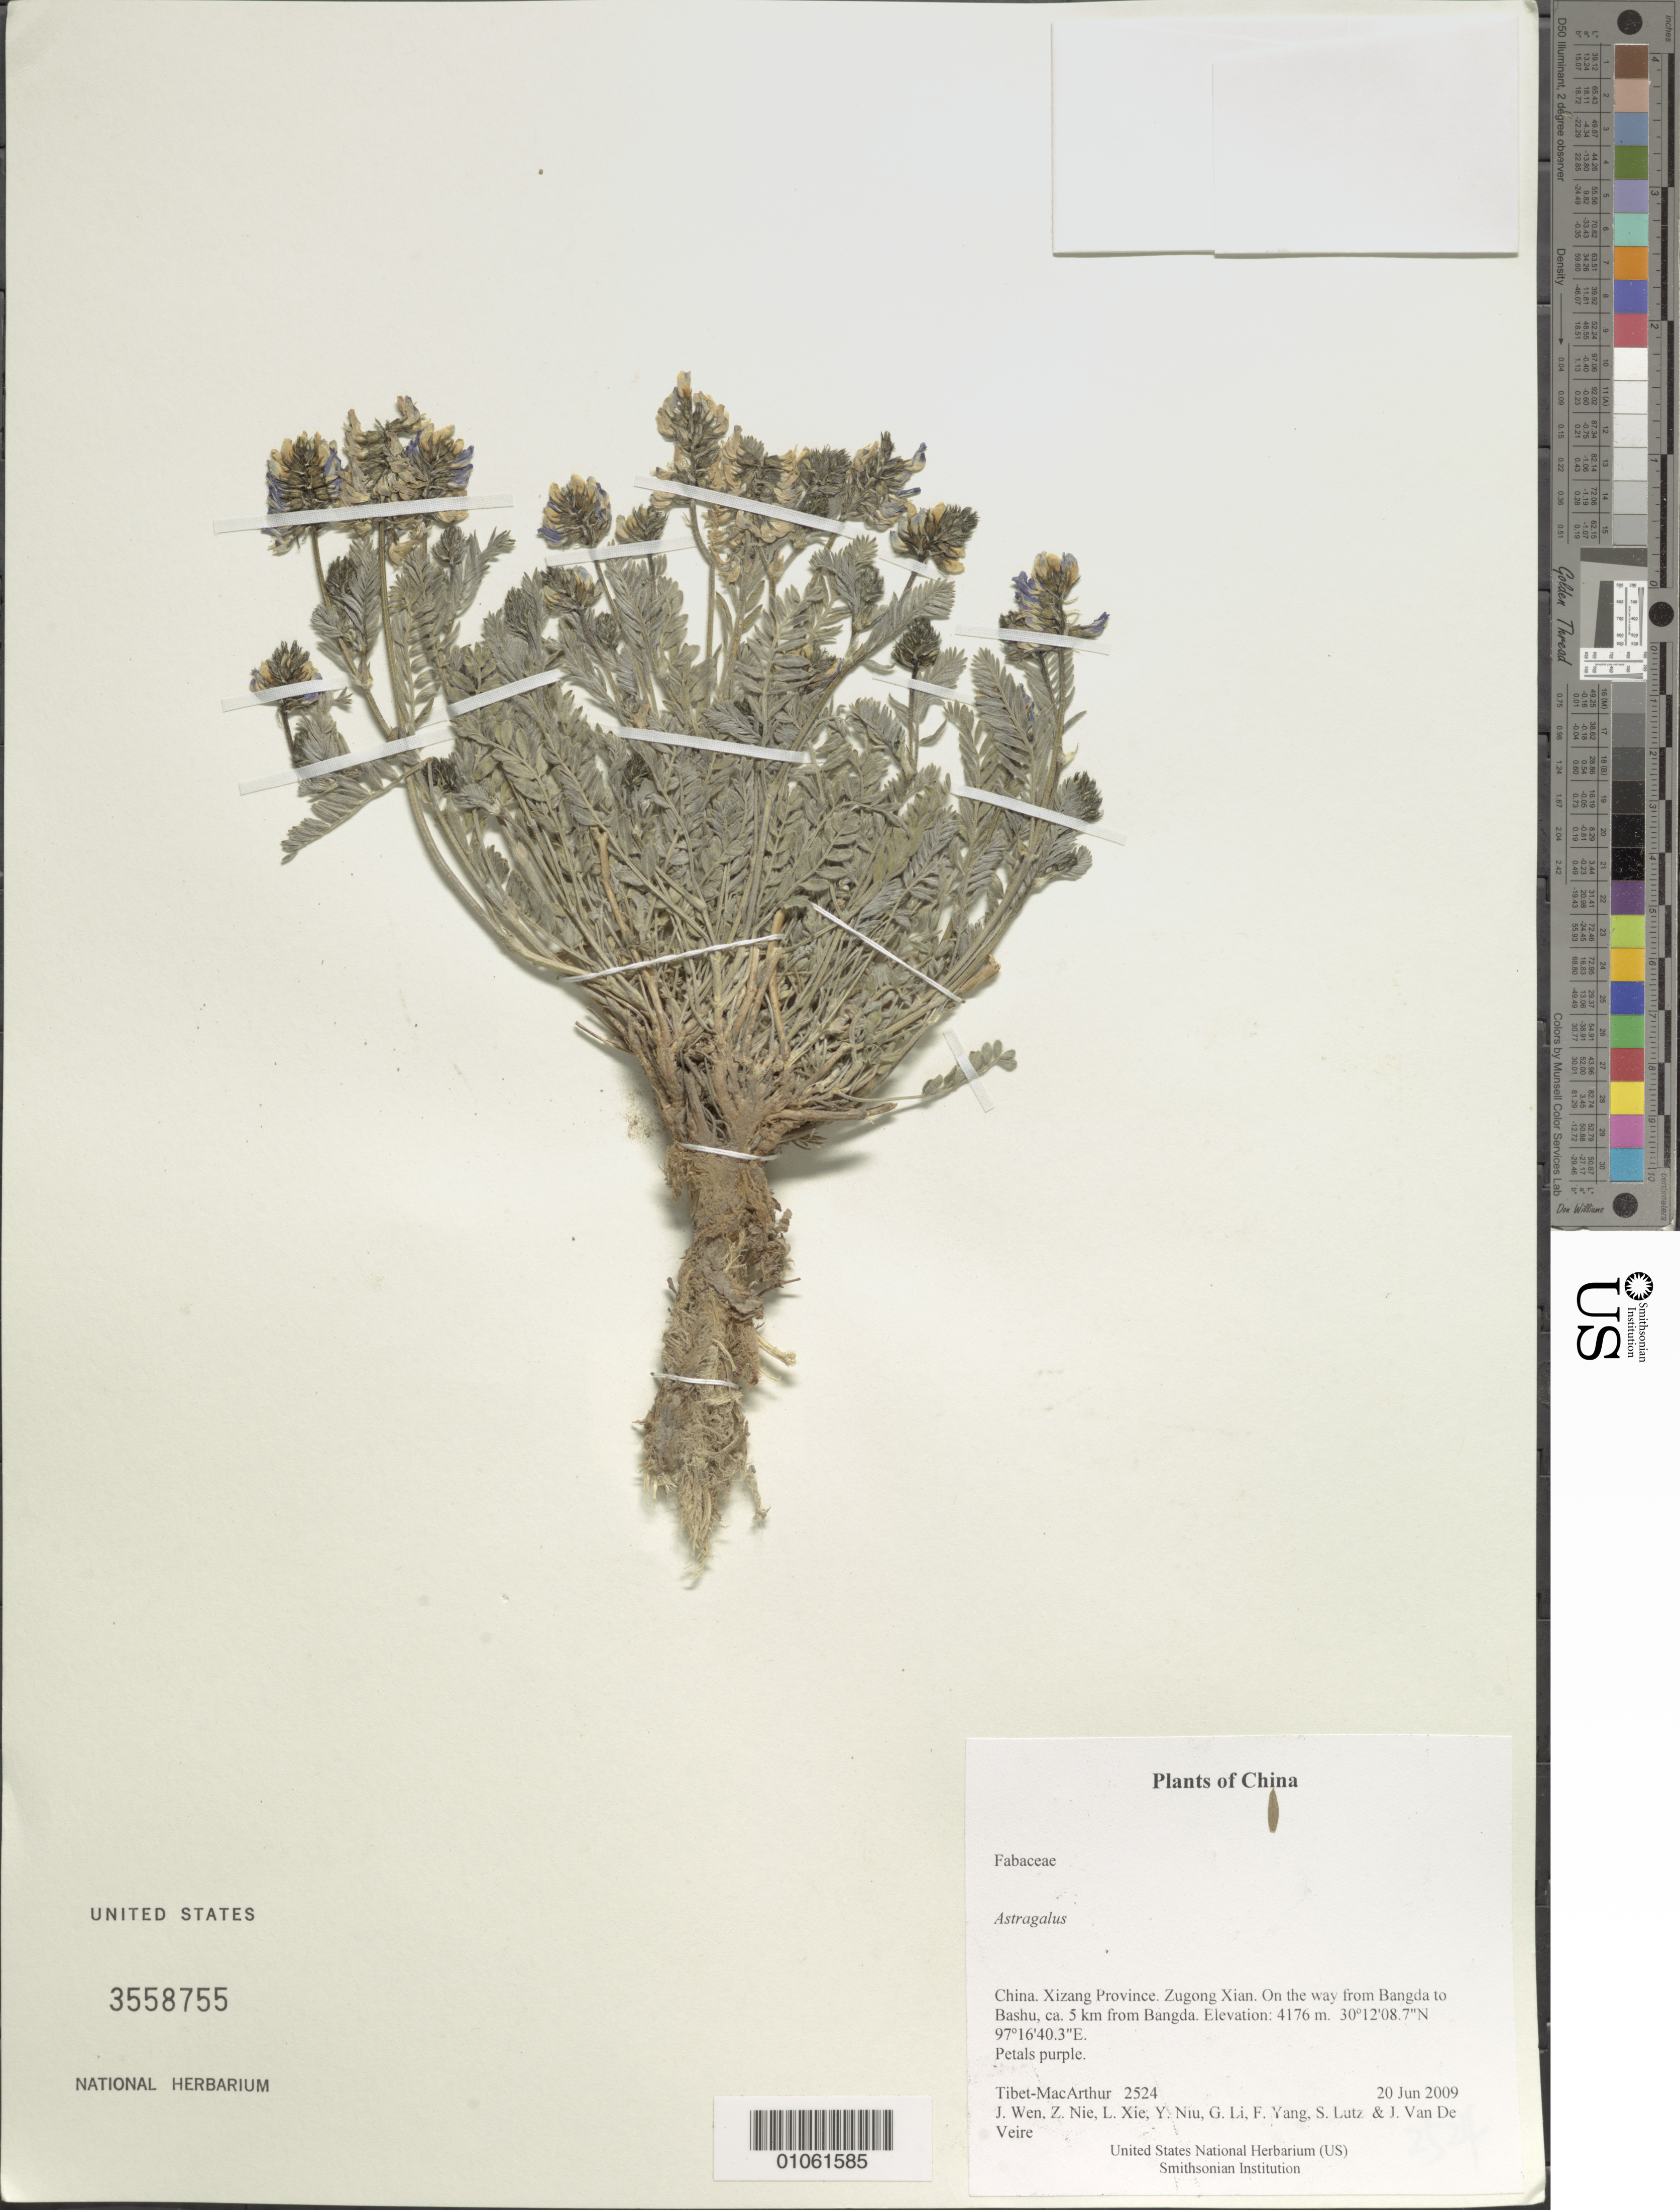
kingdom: Plantae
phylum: Tracheophyta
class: Magnoliopsida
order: Fabales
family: Fabaceae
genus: Astragalus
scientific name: Astragalus sp.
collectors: Tibet-MacArthur, J. Wen, Z. Nie, L. Xie, Y. Niu, G. Li, F. Yang, S. Lutz & J. Van De Veire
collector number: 2524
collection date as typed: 20 Jun 2009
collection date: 2009-06-20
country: China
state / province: Xizang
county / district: Zugong Xian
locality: On the way from Bangda to Bashu, ca. 5 km from Bangda.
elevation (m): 4176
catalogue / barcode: US 3558755